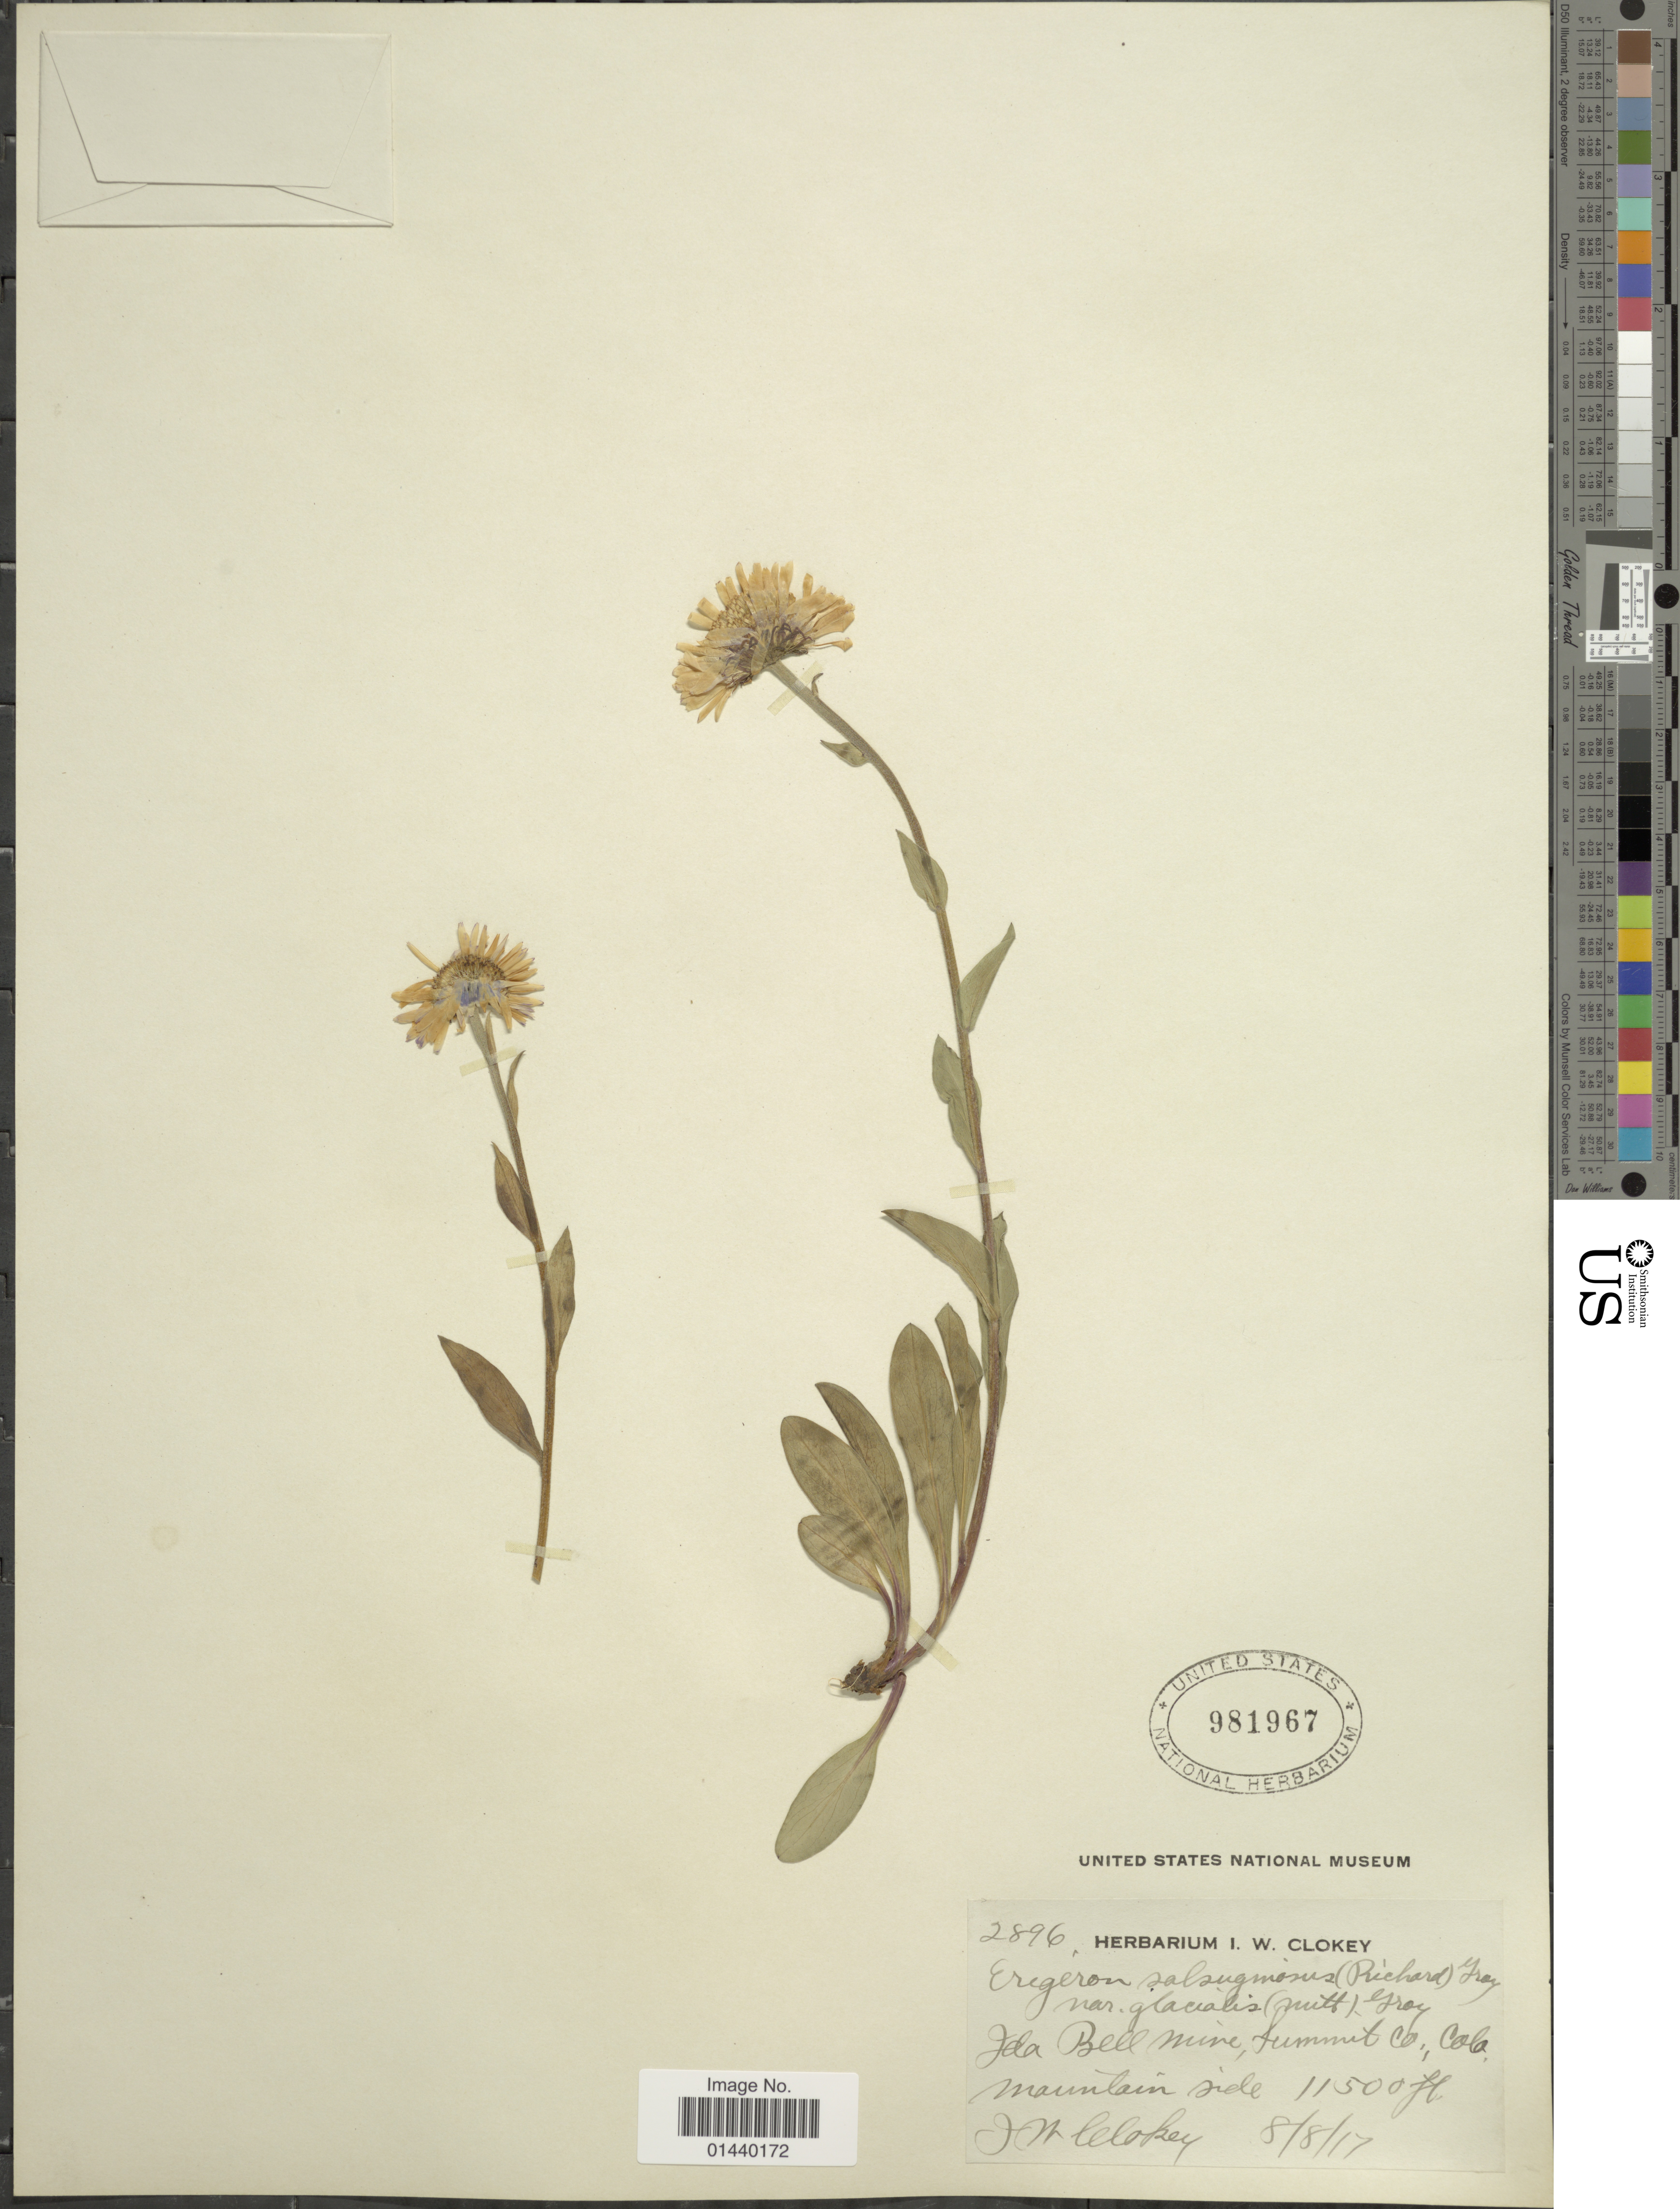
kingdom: Plantae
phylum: Tracheophyta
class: Magnoliopsida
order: Asterales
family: Asteraceae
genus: Erigeron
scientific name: Erigeron salsuginosus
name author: (Richardson ex R. Br.) A. Gray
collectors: J. Clokey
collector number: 2896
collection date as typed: Transcribed d/m/y: 8/8/17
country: United States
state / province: Colorado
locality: Jalla Bell mine, Summit Co., Colo.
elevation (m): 3505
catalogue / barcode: US 981967